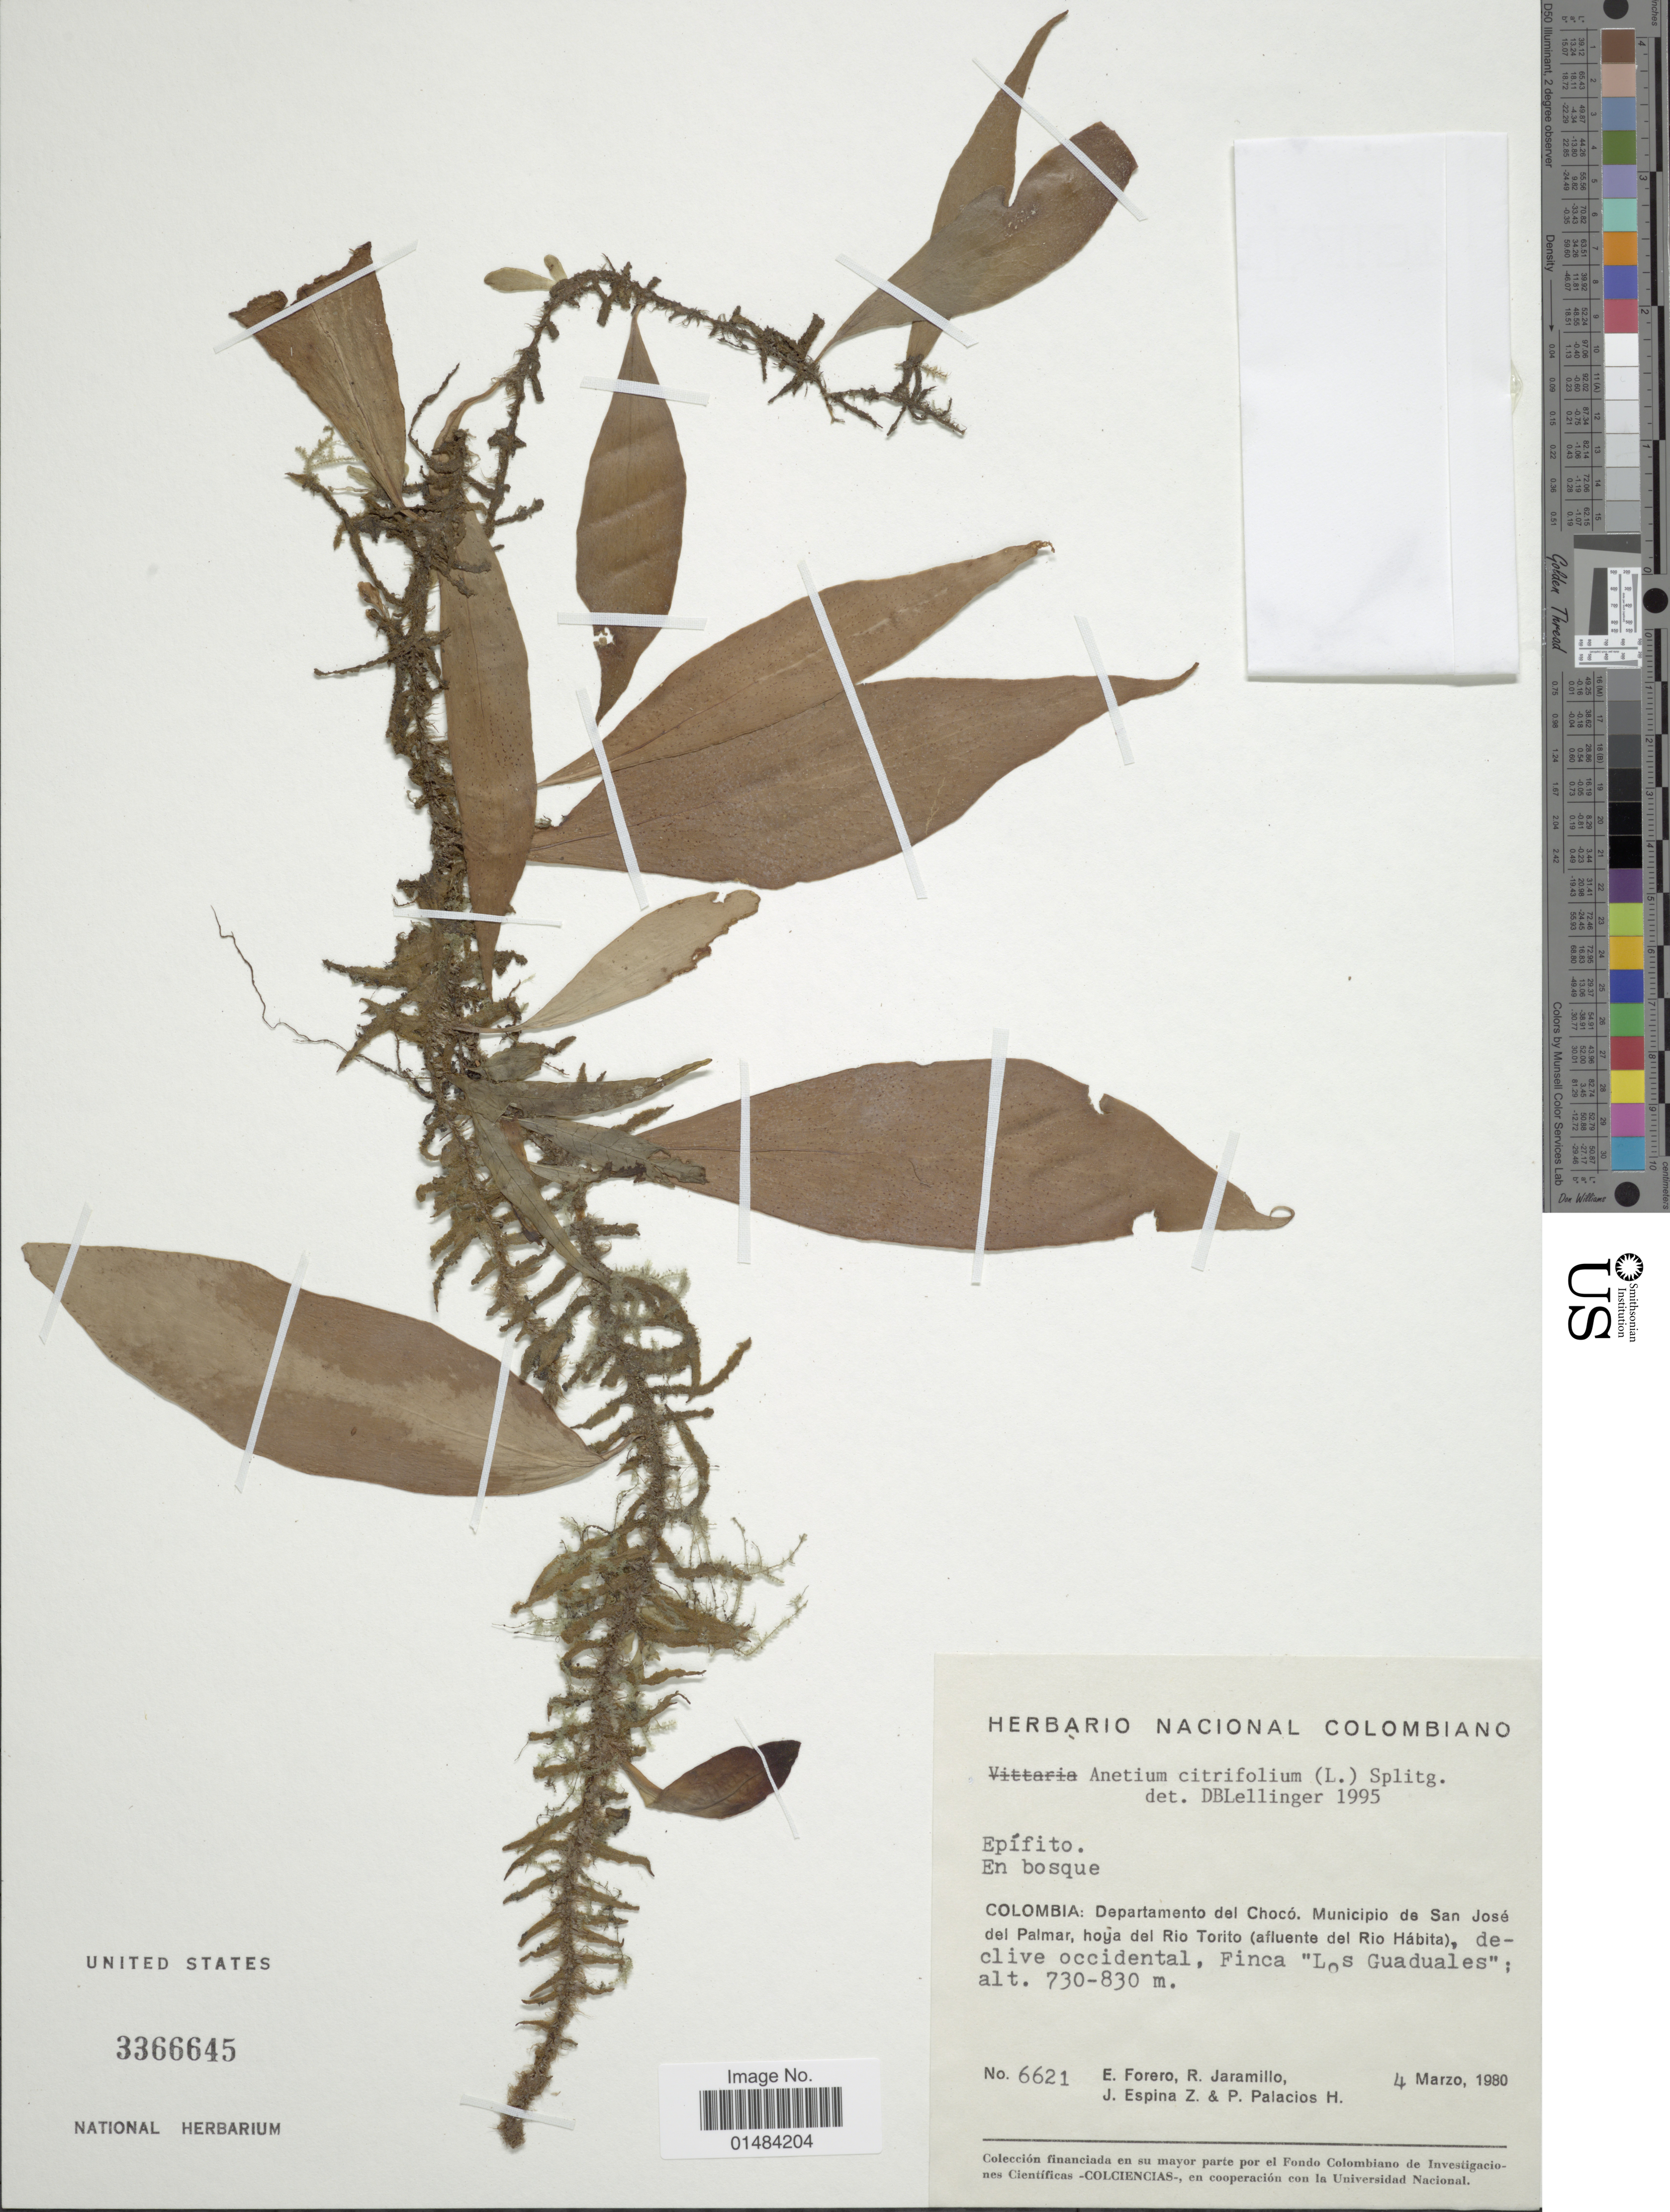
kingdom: Plantae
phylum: Tracheophyta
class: Polypodiopsida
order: Polypodiales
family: Pteridaceae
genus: Anetium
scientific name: Anetium citrifolium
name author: (L.) Splitg.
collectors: E. Forero, R. Jaramillo M., J. Espina & P. Palacios H.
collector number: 6621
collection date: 1980-03-04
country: Colombia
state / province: Chocó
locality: Colombia, departmento del Choco. Municipio de San Jose del Palmer, hoya del Rio Torito (afluente del Rio Habita), declive occidental, Finca "Los Guaduales"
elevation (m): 730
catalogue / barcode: US 3366645